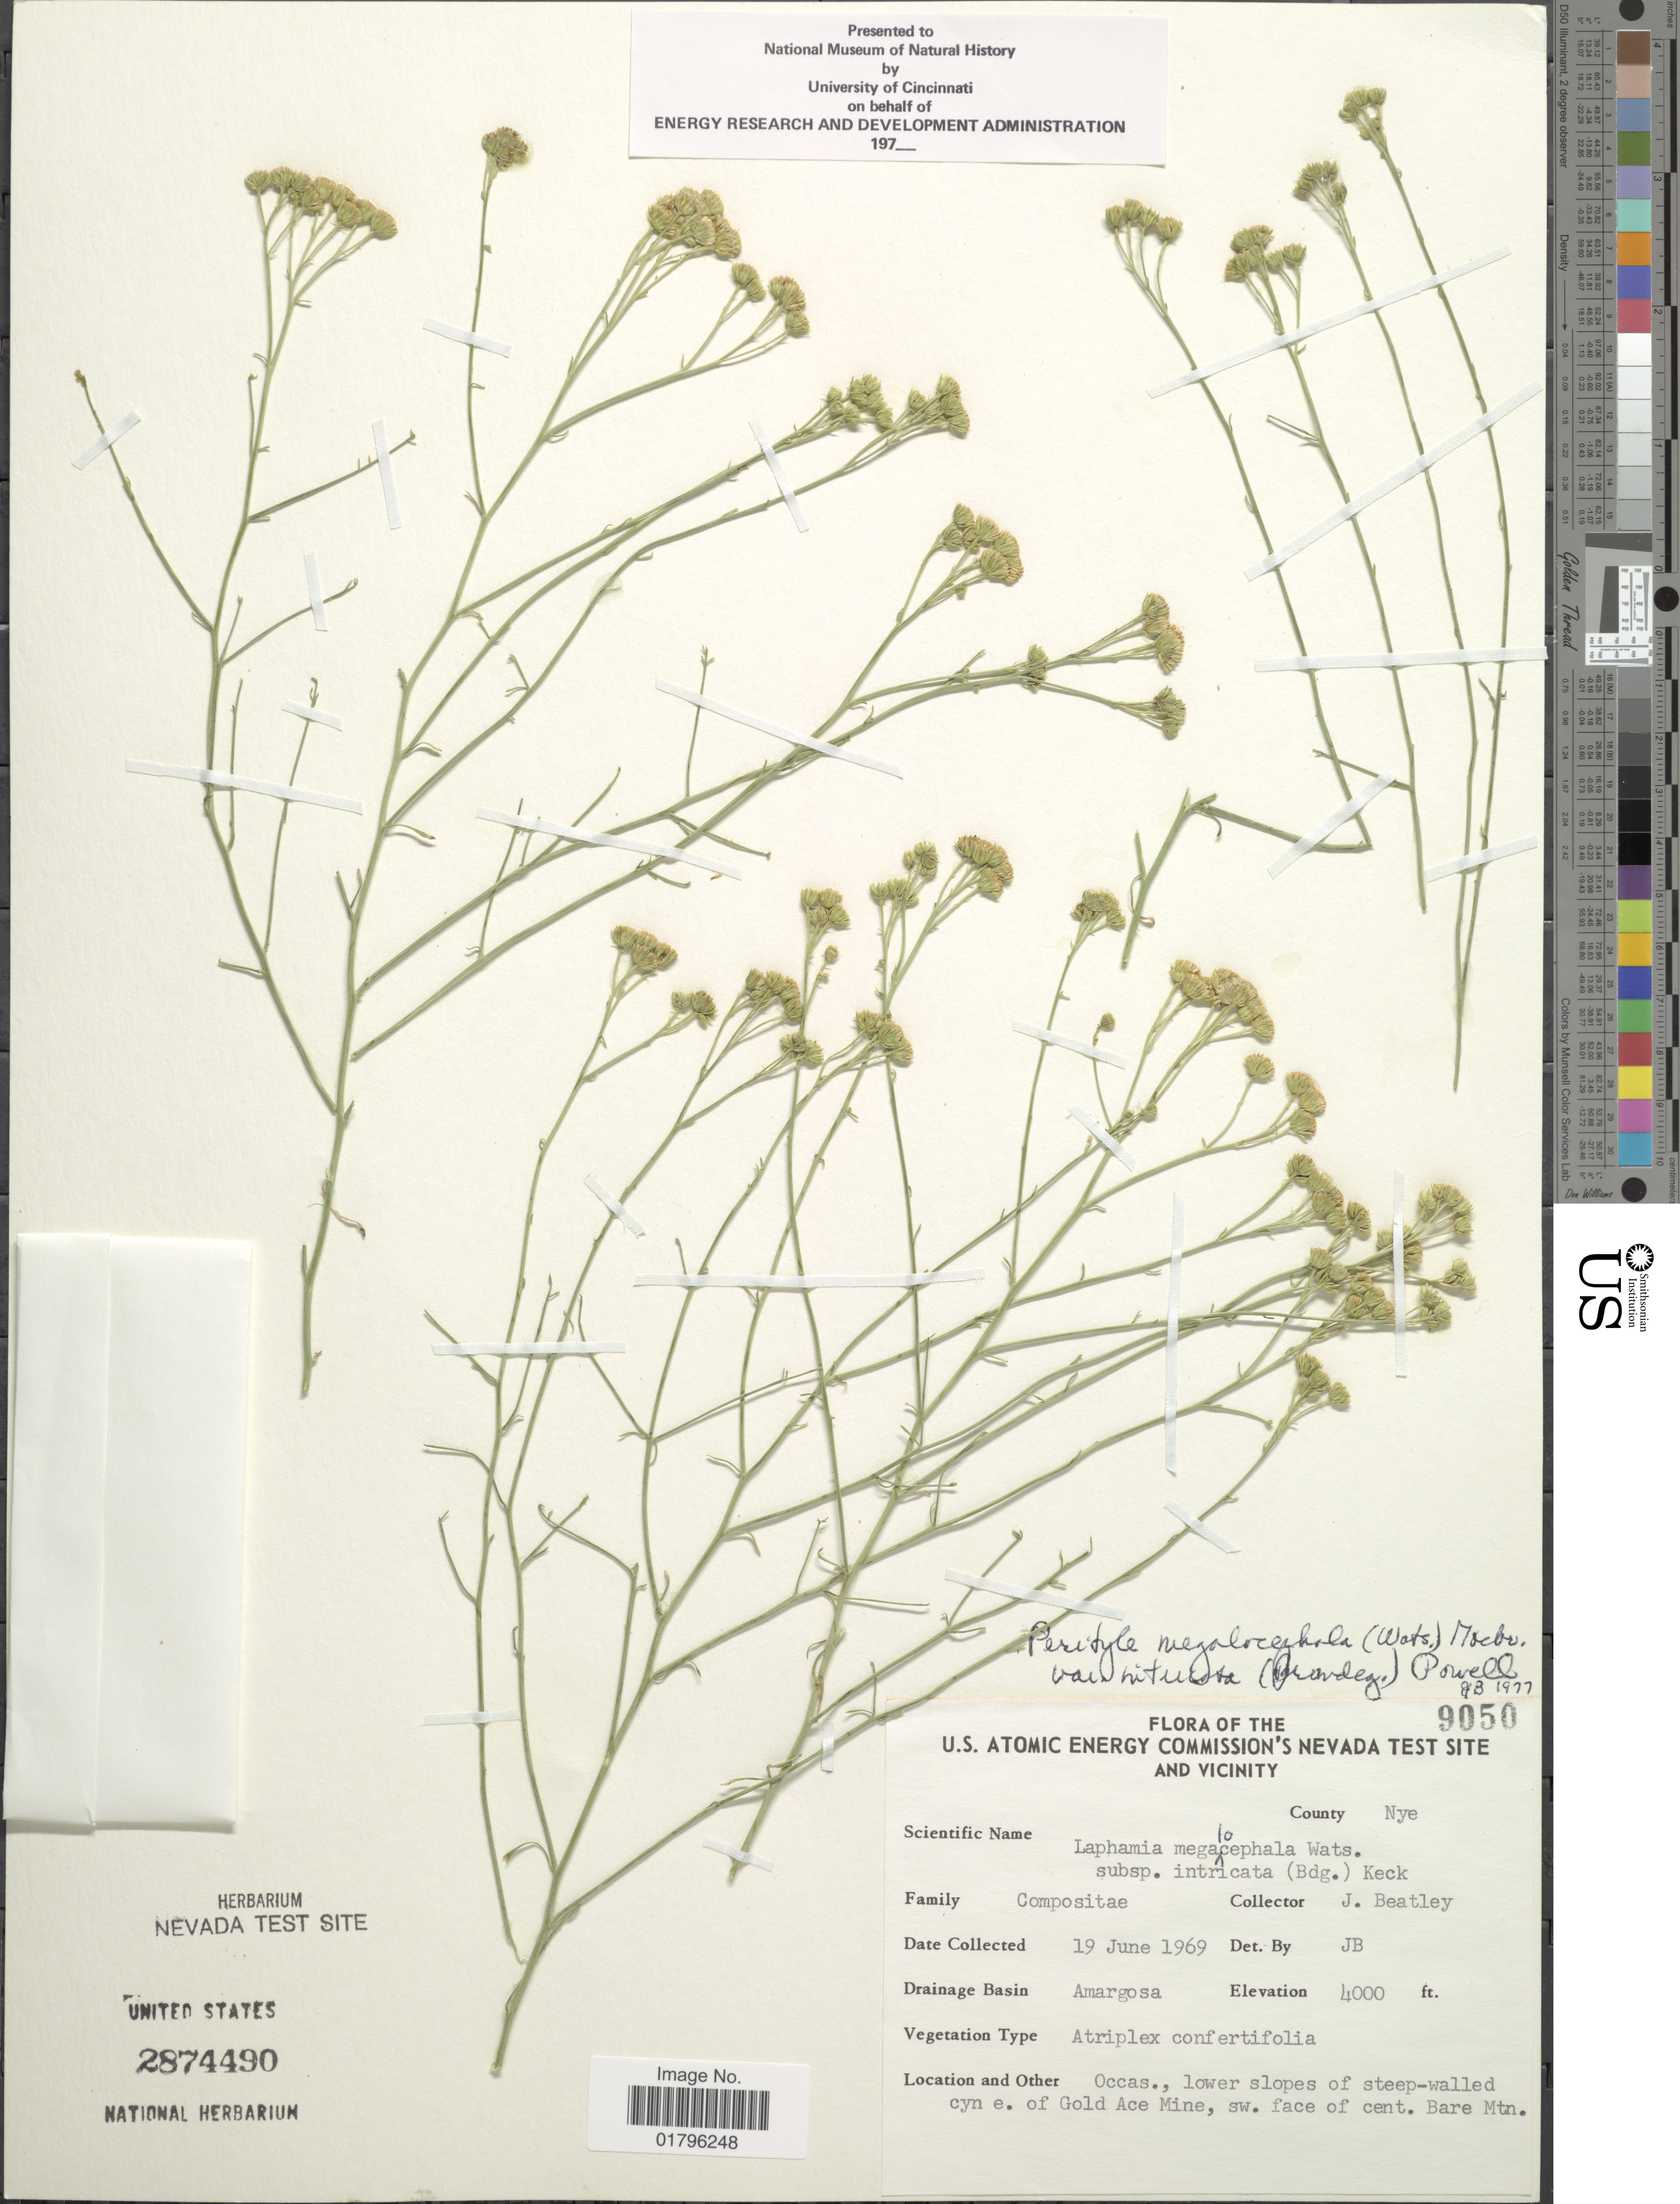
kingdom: Plantae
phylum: Tracheophyta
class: Magnoliopsida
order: Asterales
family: Asteraceae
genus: Perityle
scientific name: Perityle megalocephala var. intricata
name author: (Brandegee) A.M. Powell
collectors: J. C. Beatley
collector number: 9050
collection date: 1969-06-19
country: United States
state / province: Nevada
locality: U. S. Atomic Energy Commission's Nevada Test Site and Vicinity, County Nye, Occas., lower slopes of steep-walled cyn e. of Gold Ace Mine, sw. face of cent. Bare Mtn.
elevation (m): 1219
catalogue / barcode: US 2874490